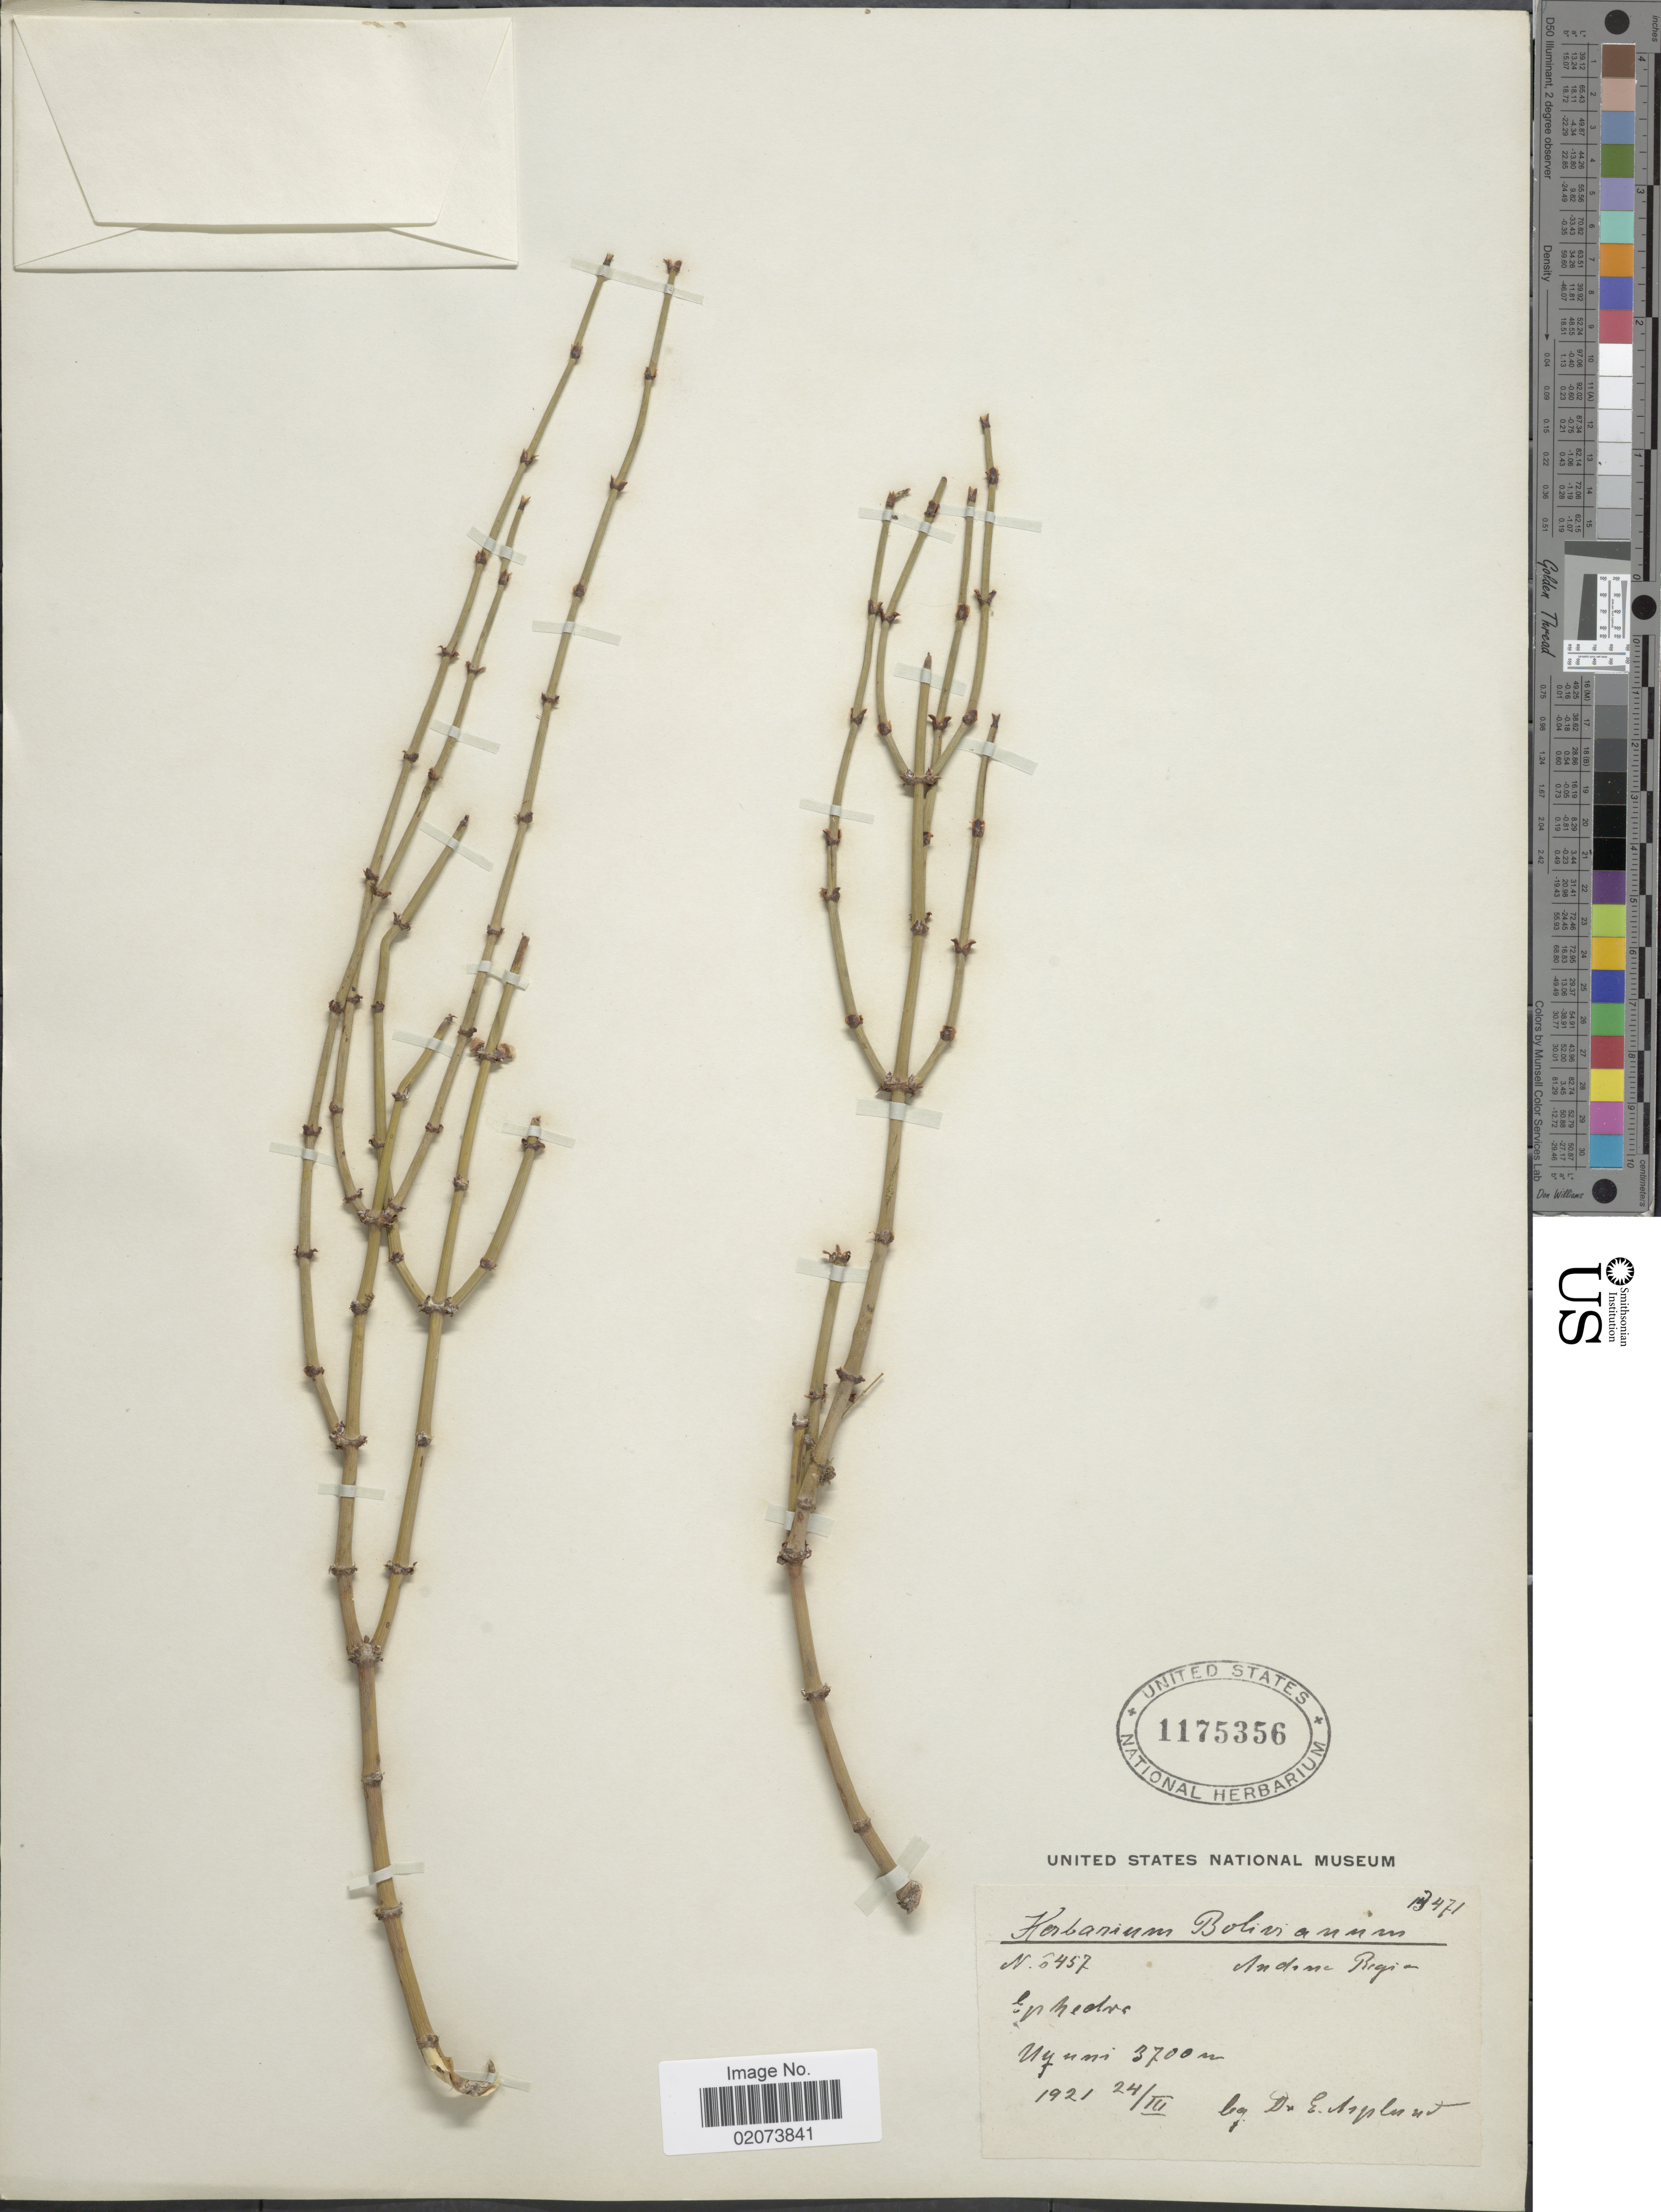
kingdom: Plantae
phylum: Tracheophyta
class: Gnetopsida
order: Ephedrales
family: Ephedraceae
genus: Ephedra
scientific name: Ephedra americana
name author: Humb. & Bonpl. ex Willd.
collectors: E. Asplund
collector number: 5457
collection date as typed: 1921 24/III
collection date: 1921-03-24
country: Bolivia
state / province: La Paz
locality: Quime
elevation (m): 3700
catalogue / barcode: US 1175356